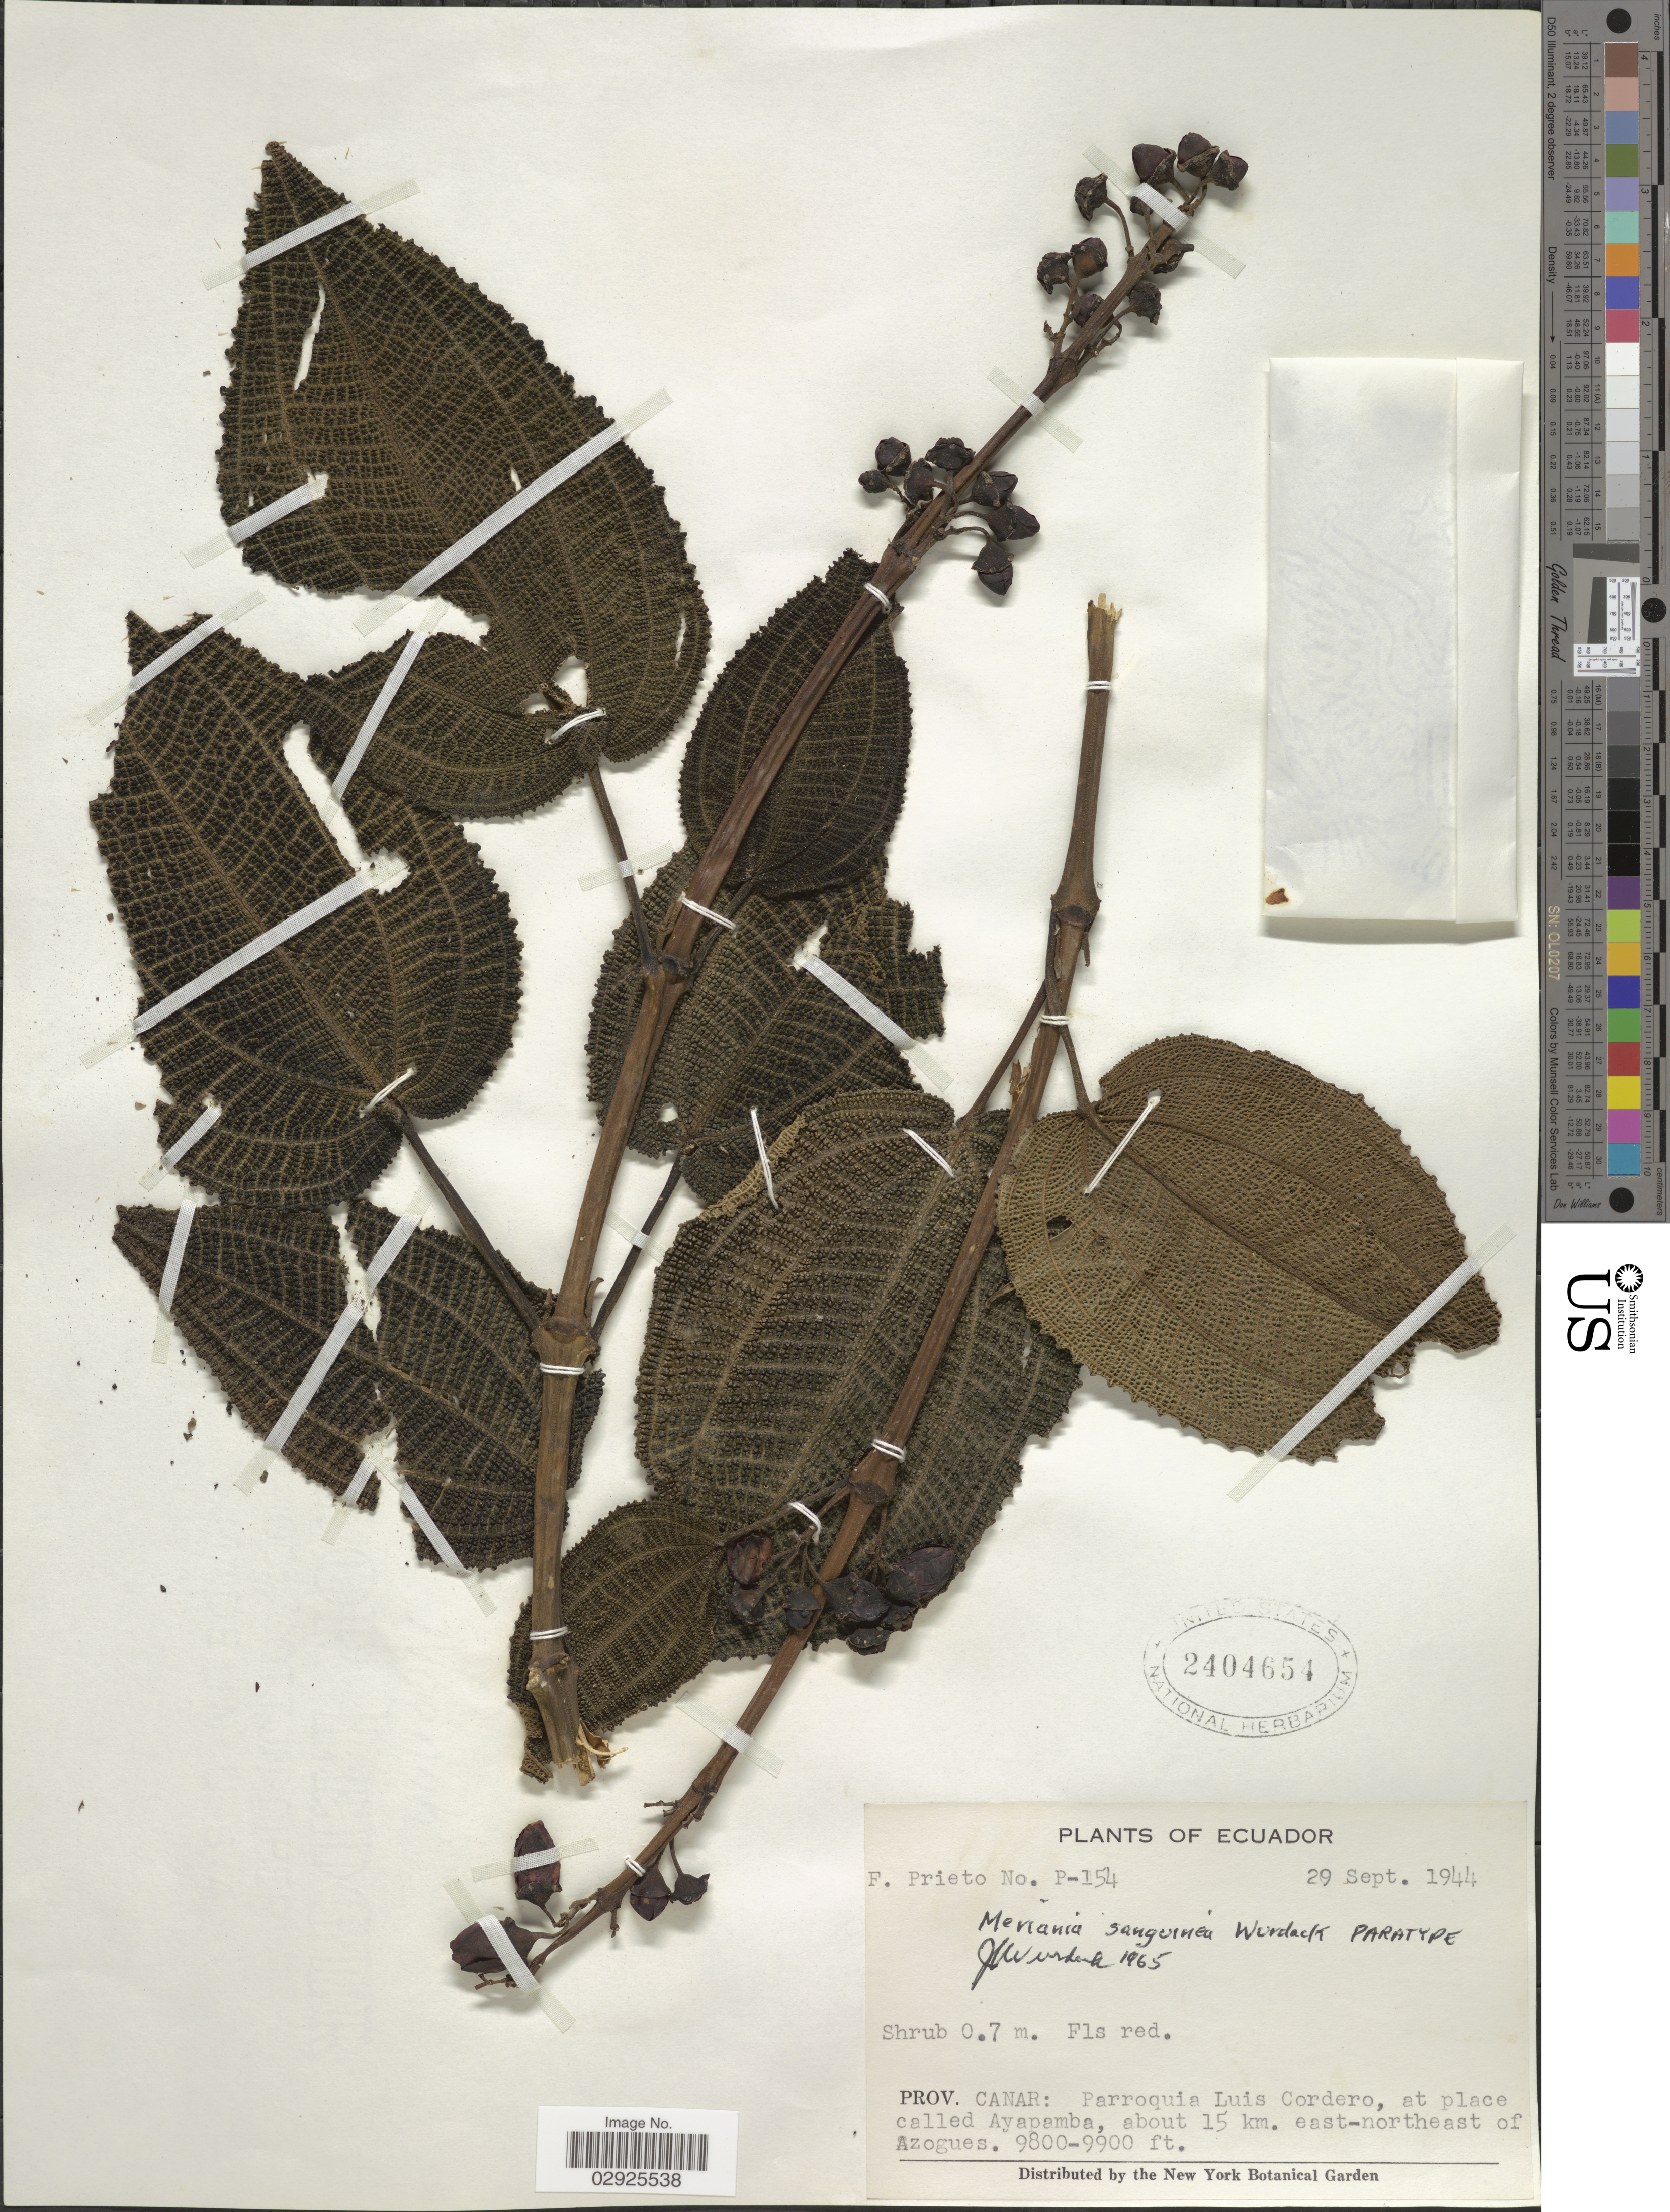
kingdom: Plantae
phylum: Tracheophyta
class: Magnoliopsida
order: Myrtales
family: Melastomataceae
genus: Meriania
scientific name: Meriania sanguinea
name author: Wurdack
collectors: F. Prieto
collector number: P-154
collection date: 1944-09-29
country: Ecuador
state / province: Cañar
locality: Prov. Canar: Parroquia Luis Cordero, at place called Ayapamba, about 15 km. east-northeast of Azogues.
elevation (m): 2987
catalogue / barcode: US 2404654